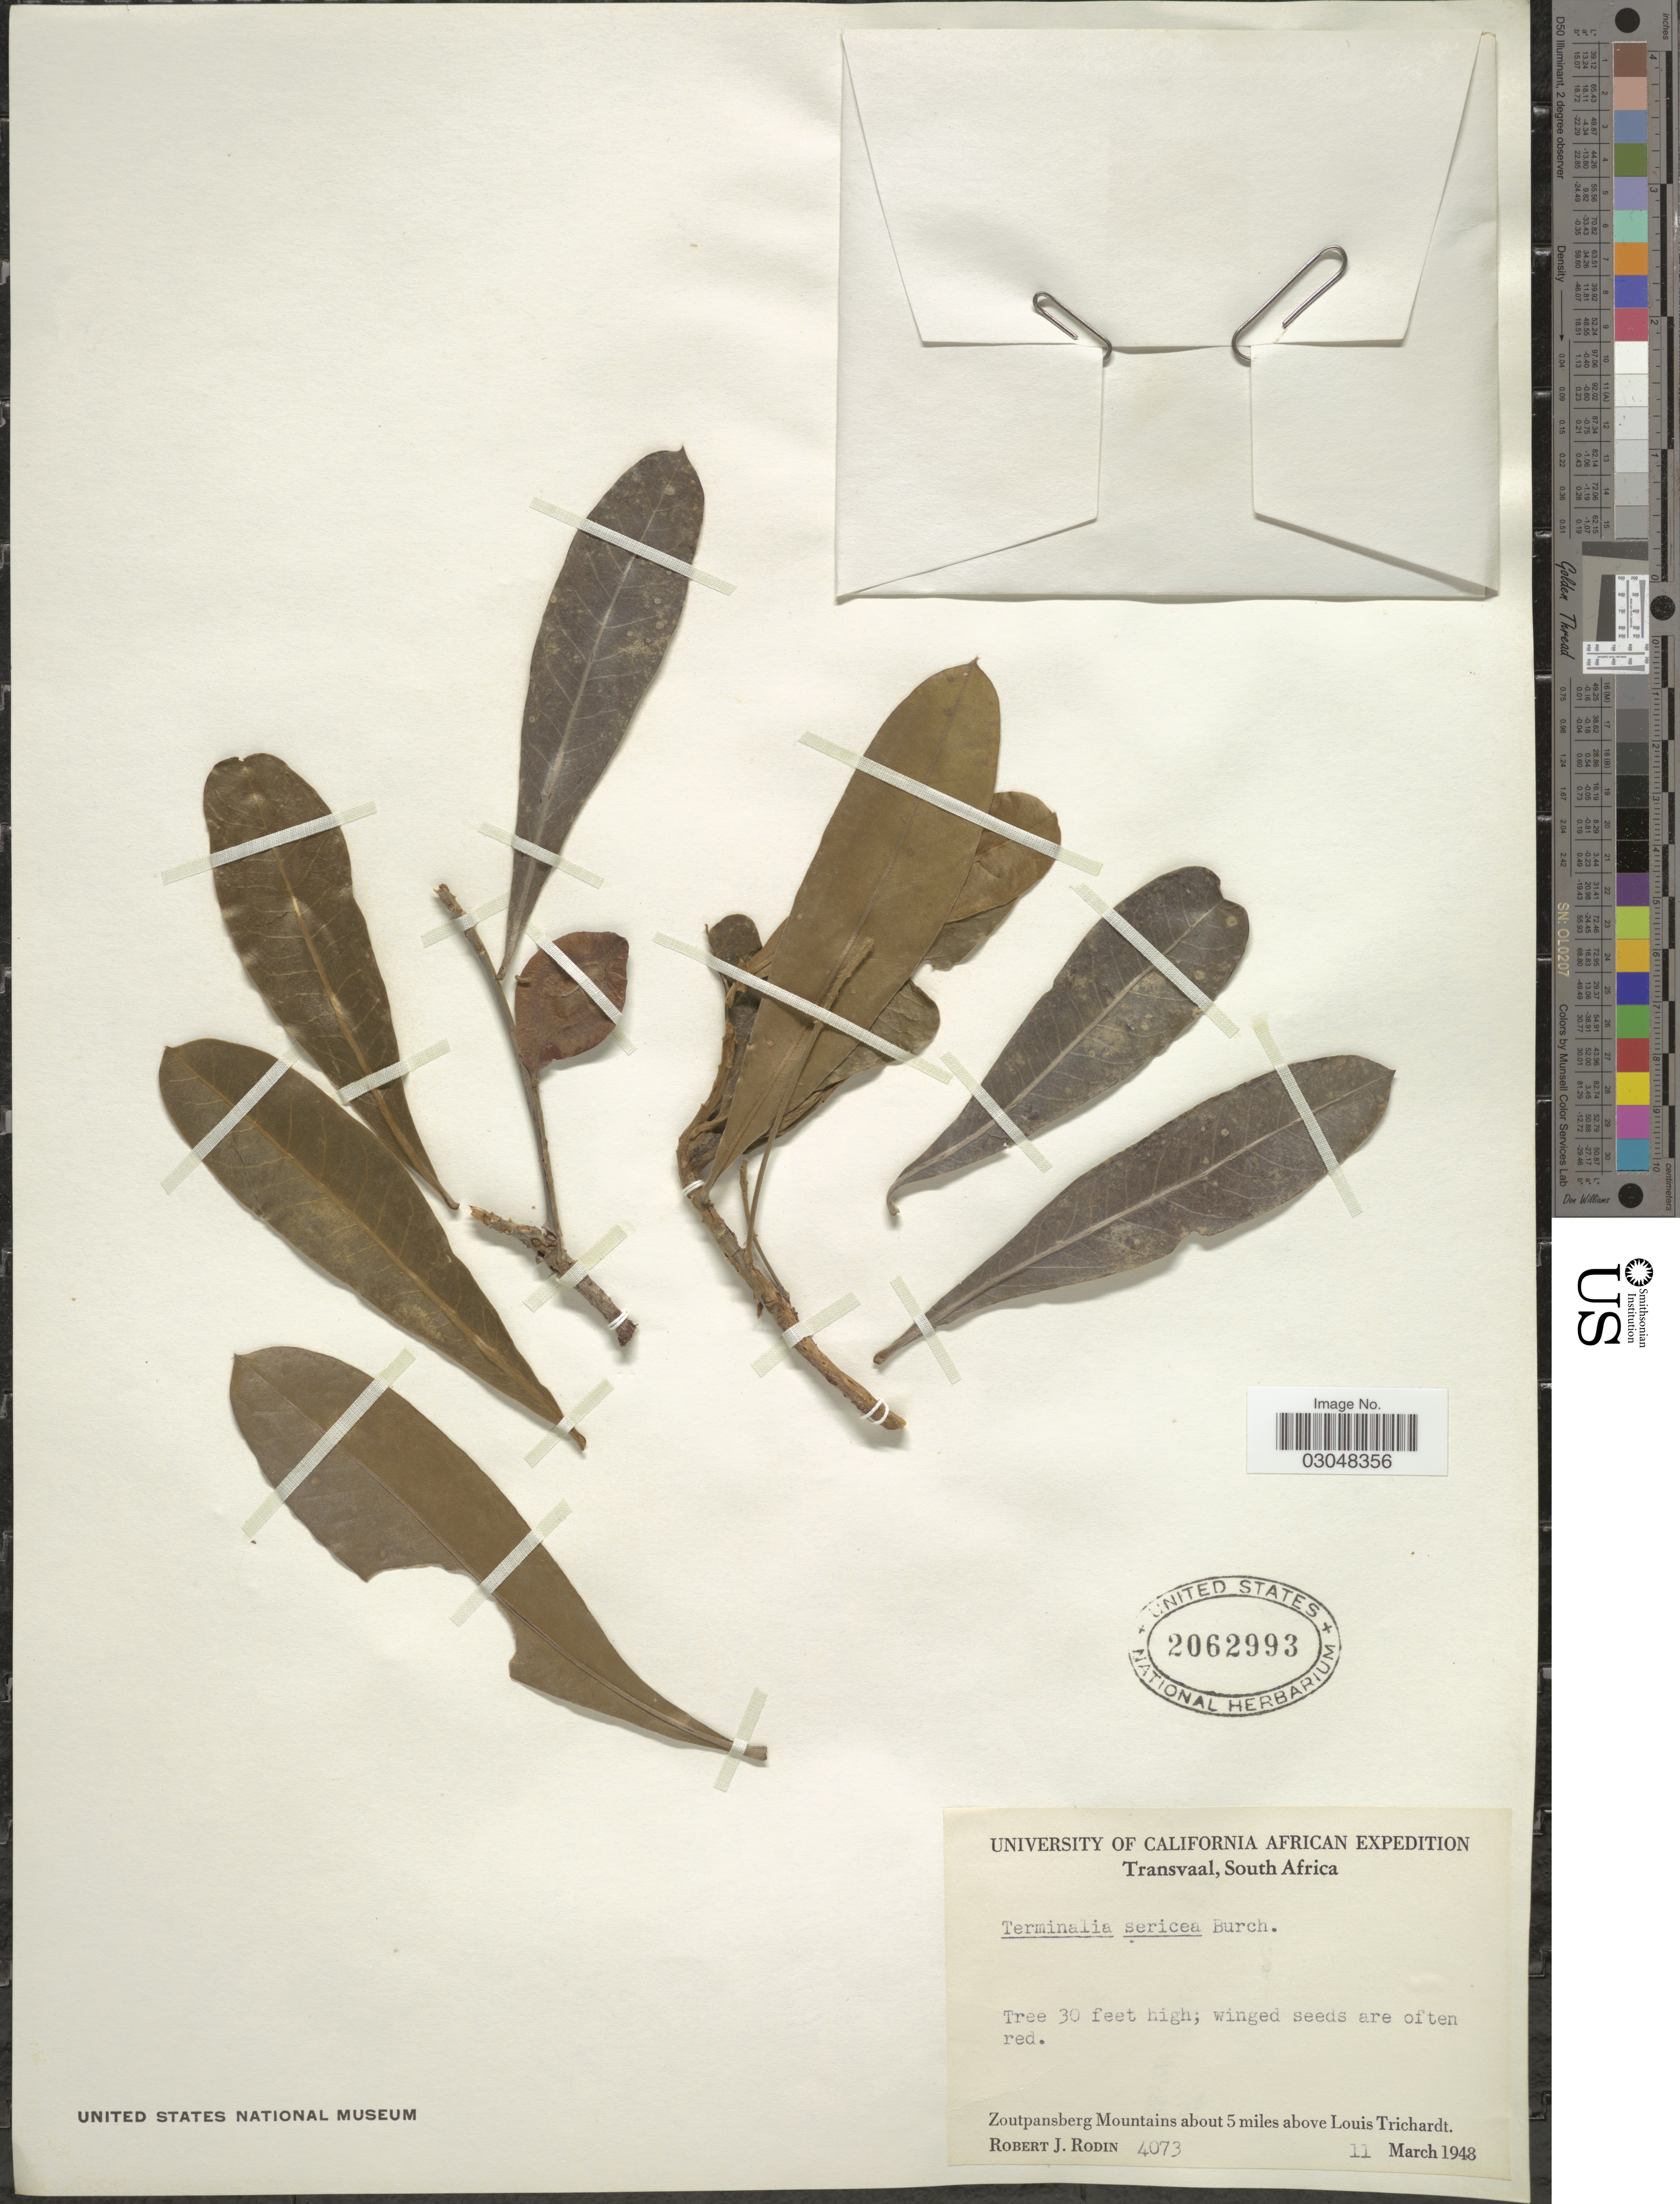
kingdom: Plantae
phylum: Tracheophyta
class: Magnoliopsida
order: Myrtales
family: Combretaceae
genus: Terminalia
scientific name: Terminalia sericea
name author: D.G. Burch ex DC.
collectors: R. J. Rodin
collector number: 4073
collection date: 1948-03-11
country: South Africa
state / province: Limpopo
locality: Transvaal. Zoutpansberg Mountains about 5 miles above Louis Trichardt.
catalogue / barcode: US 2062993